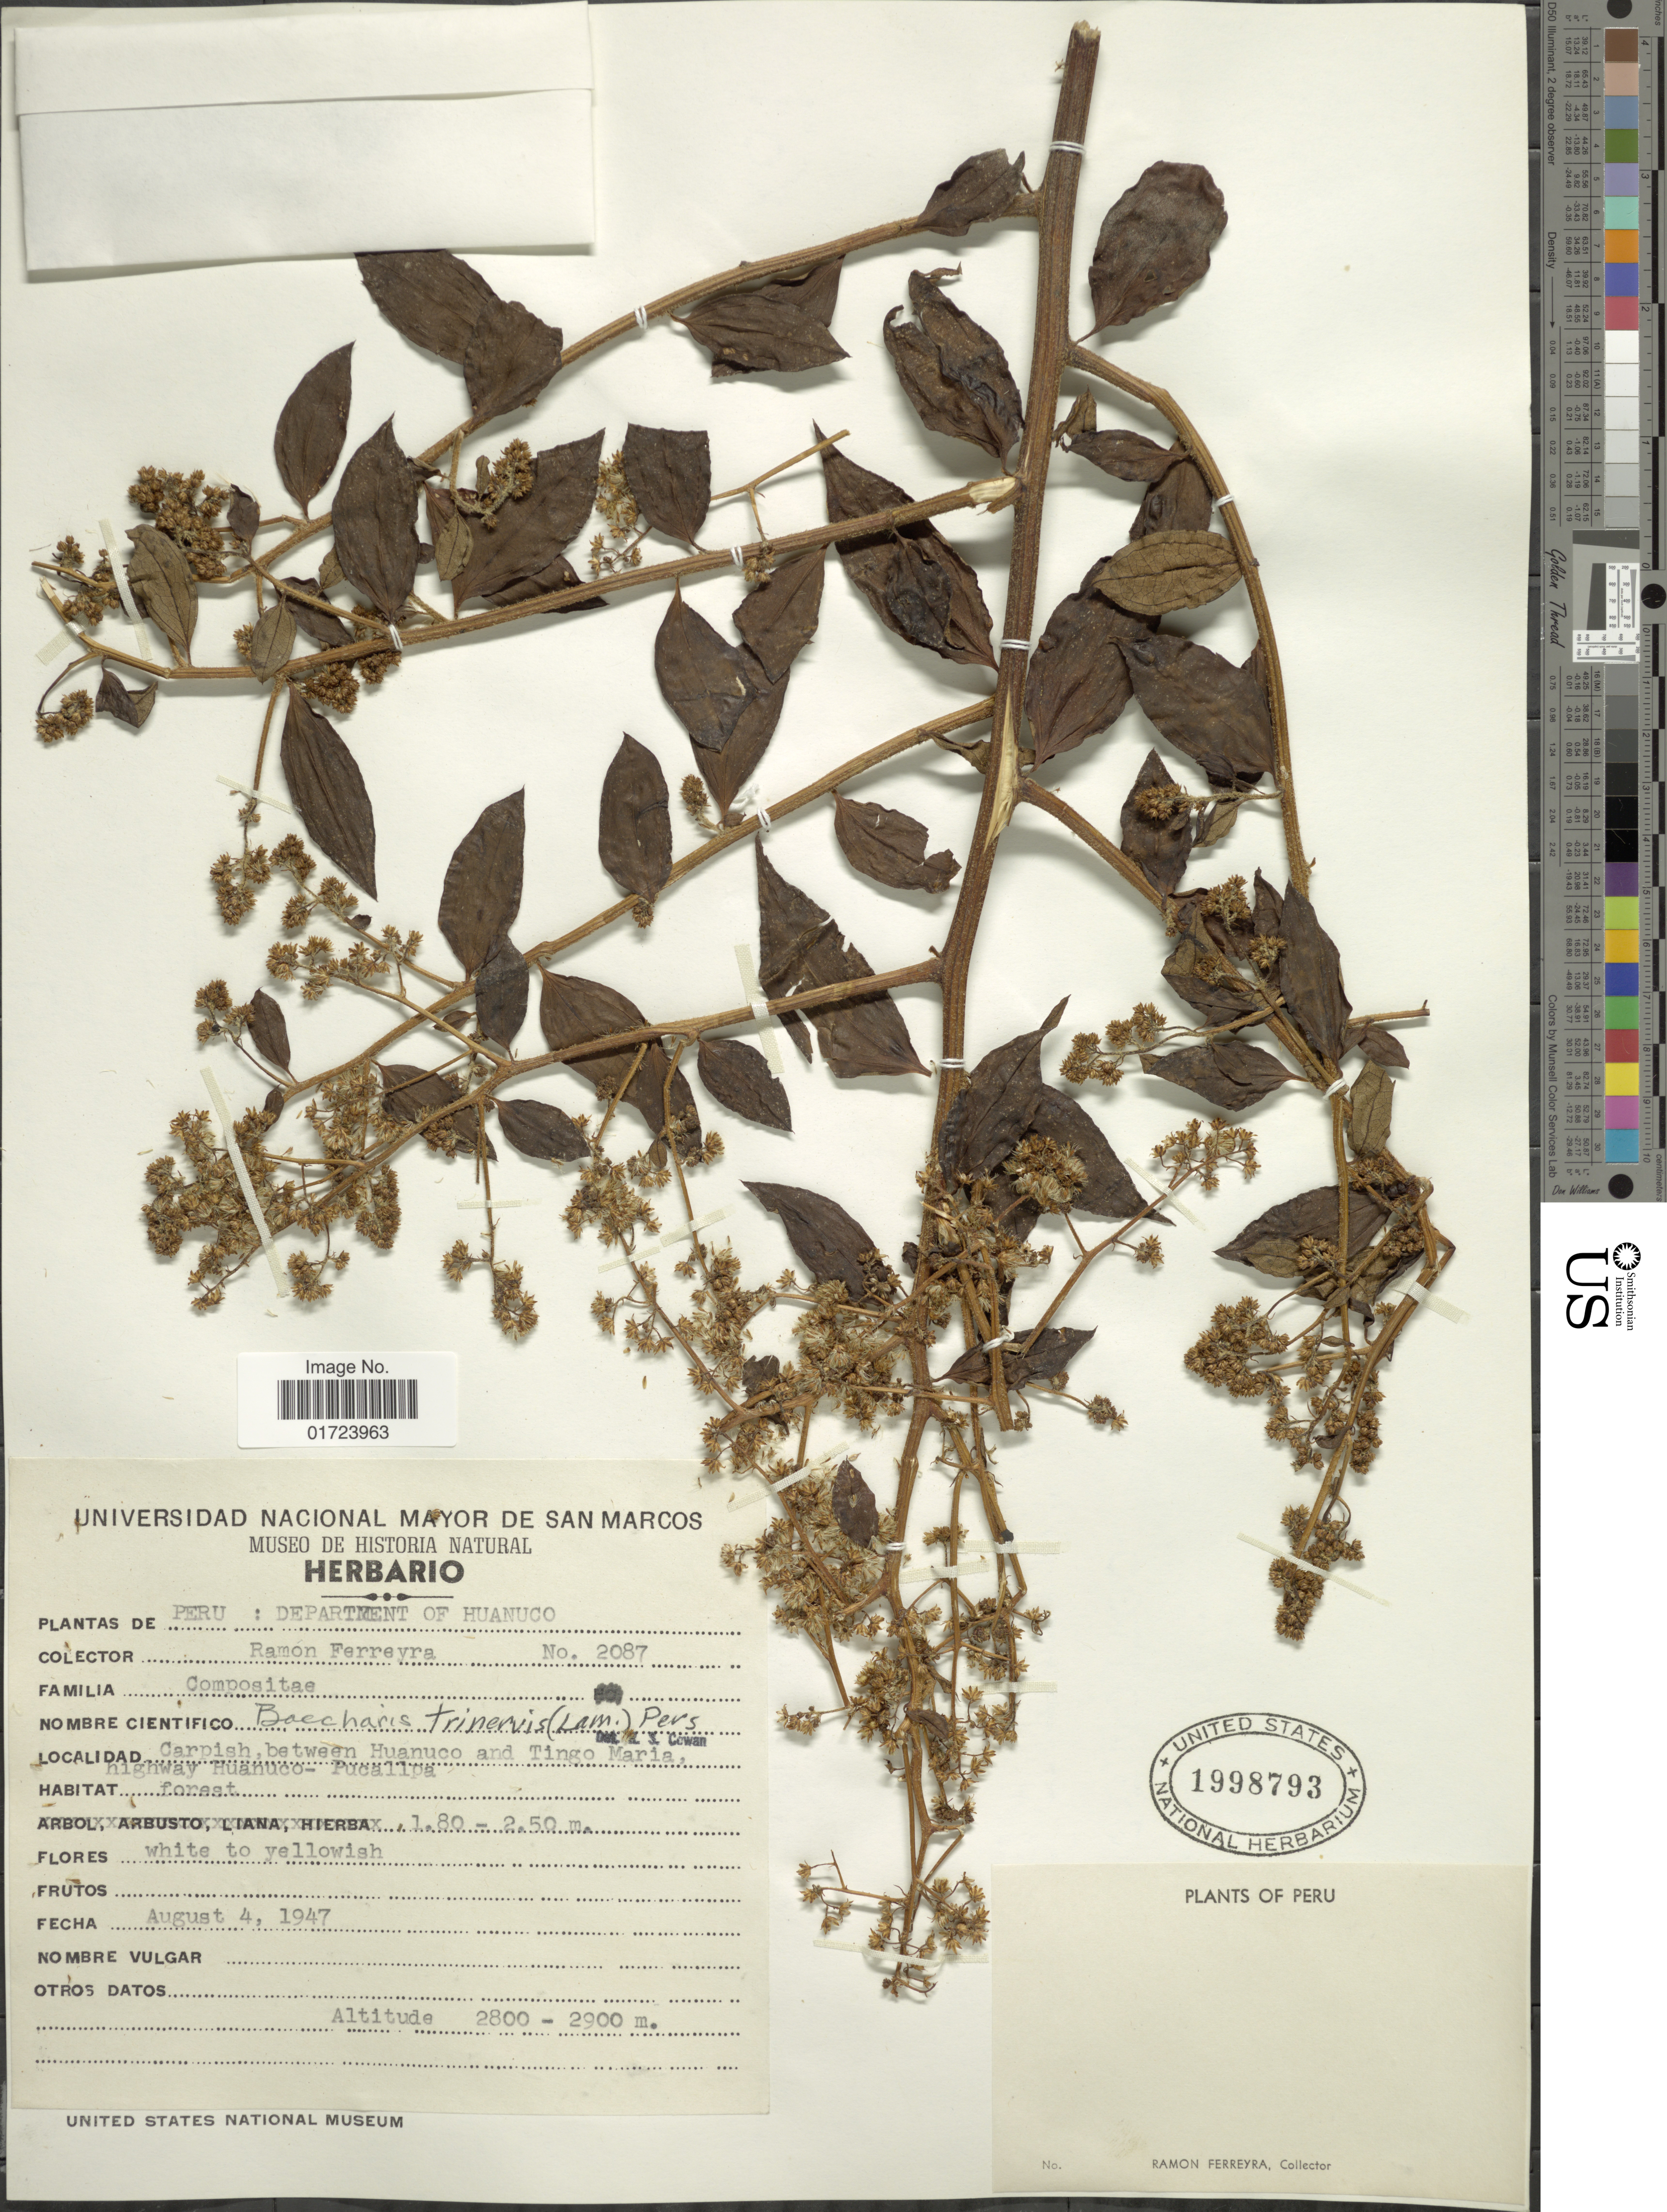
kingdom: Plantae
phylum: Tracheophyta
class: Magnoliopsida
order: Asterales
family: Asteraceae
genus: Baccharis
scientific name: Baccharis trinervis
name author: (Lam.) Pers.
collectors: R. A. Ferreyra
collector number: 2087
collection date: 1947-08-04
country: Peru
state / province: Huánuco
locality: Peru: Department of Huanuco. Carpish, between Huanuco and Tingo Maria.highway Huanuco-Pucallpa.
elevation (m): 2800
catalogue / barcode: US 1998793